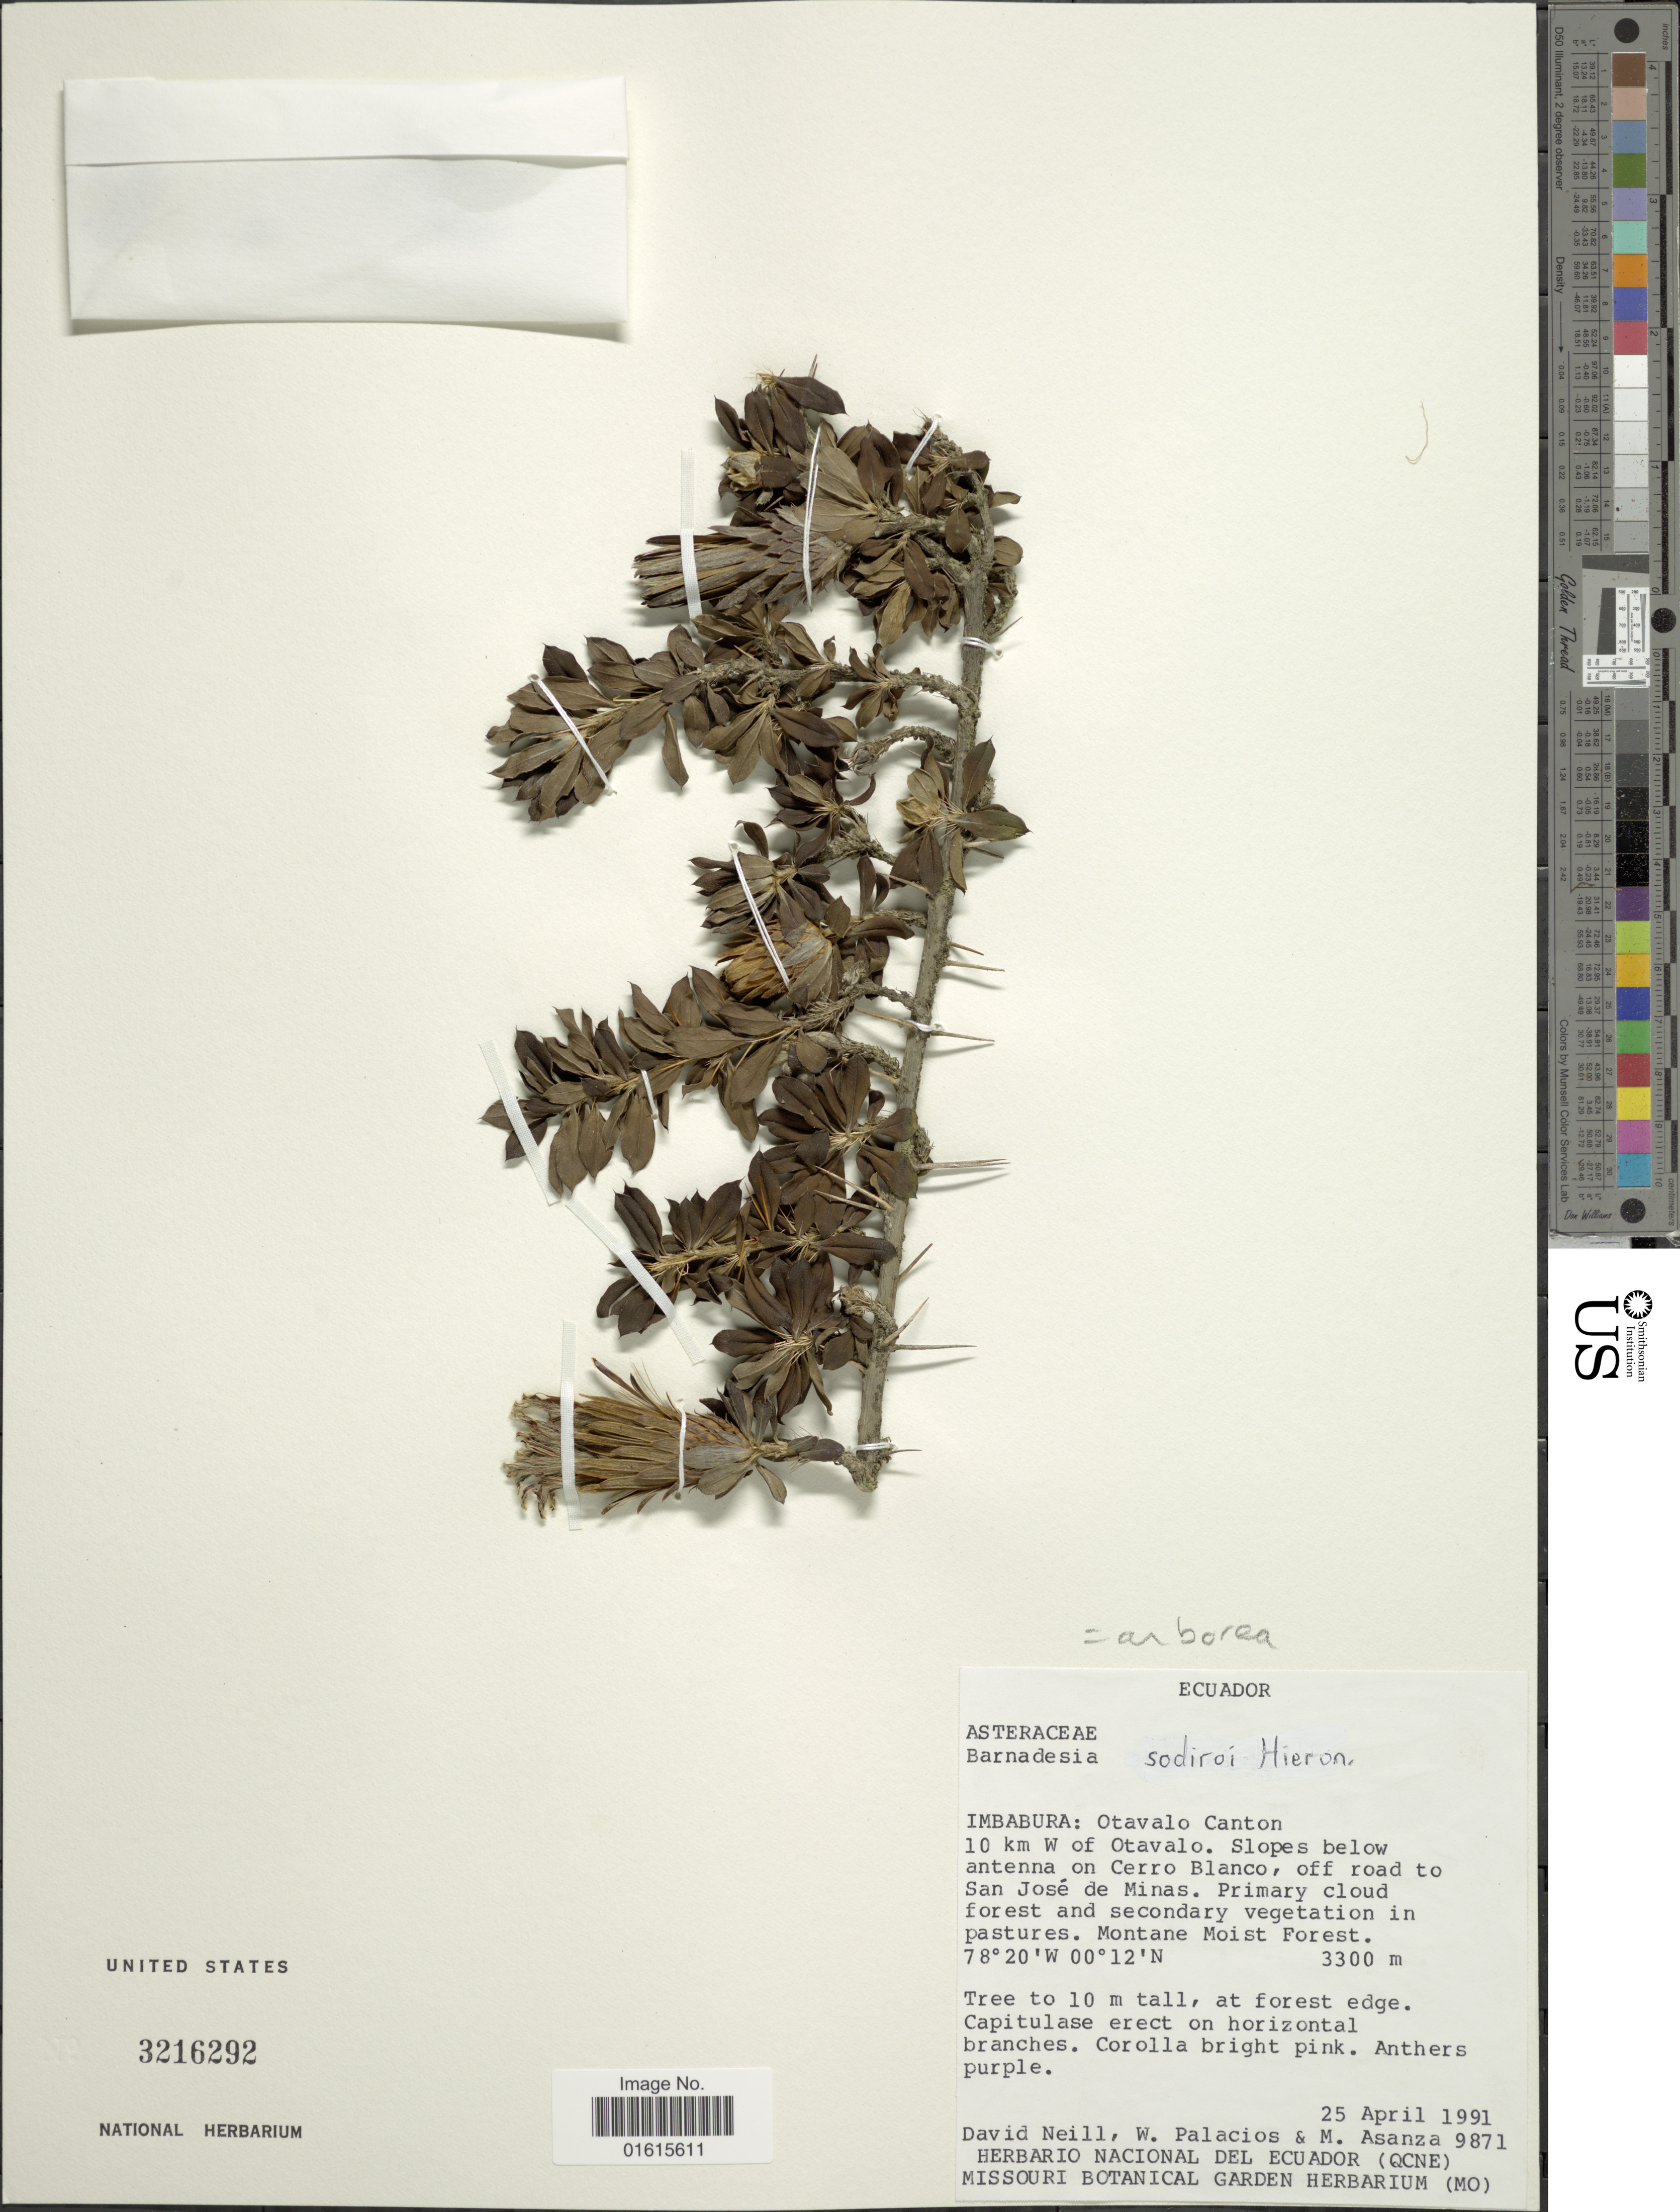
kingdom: Plantae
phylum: Tracheophyta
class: Magnoliopsida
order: Asterales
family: Asteraceae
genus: Barnadesia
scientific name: Barnadesia arborea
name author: Kunth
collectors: D. A. Neill, W. Palacios & M. Asanza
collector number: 9871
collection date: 1991-04-25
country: Ecuador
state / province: Imbabura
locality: Otavalo Canton 10 km W of Otavalo. Slopes below antenna on Cerro Blanco, off road to San Jose de Minas. Primary cloud forest and secondary vegetation in pastures. Montane moist forest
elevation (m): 3300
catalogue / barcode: US 3216292